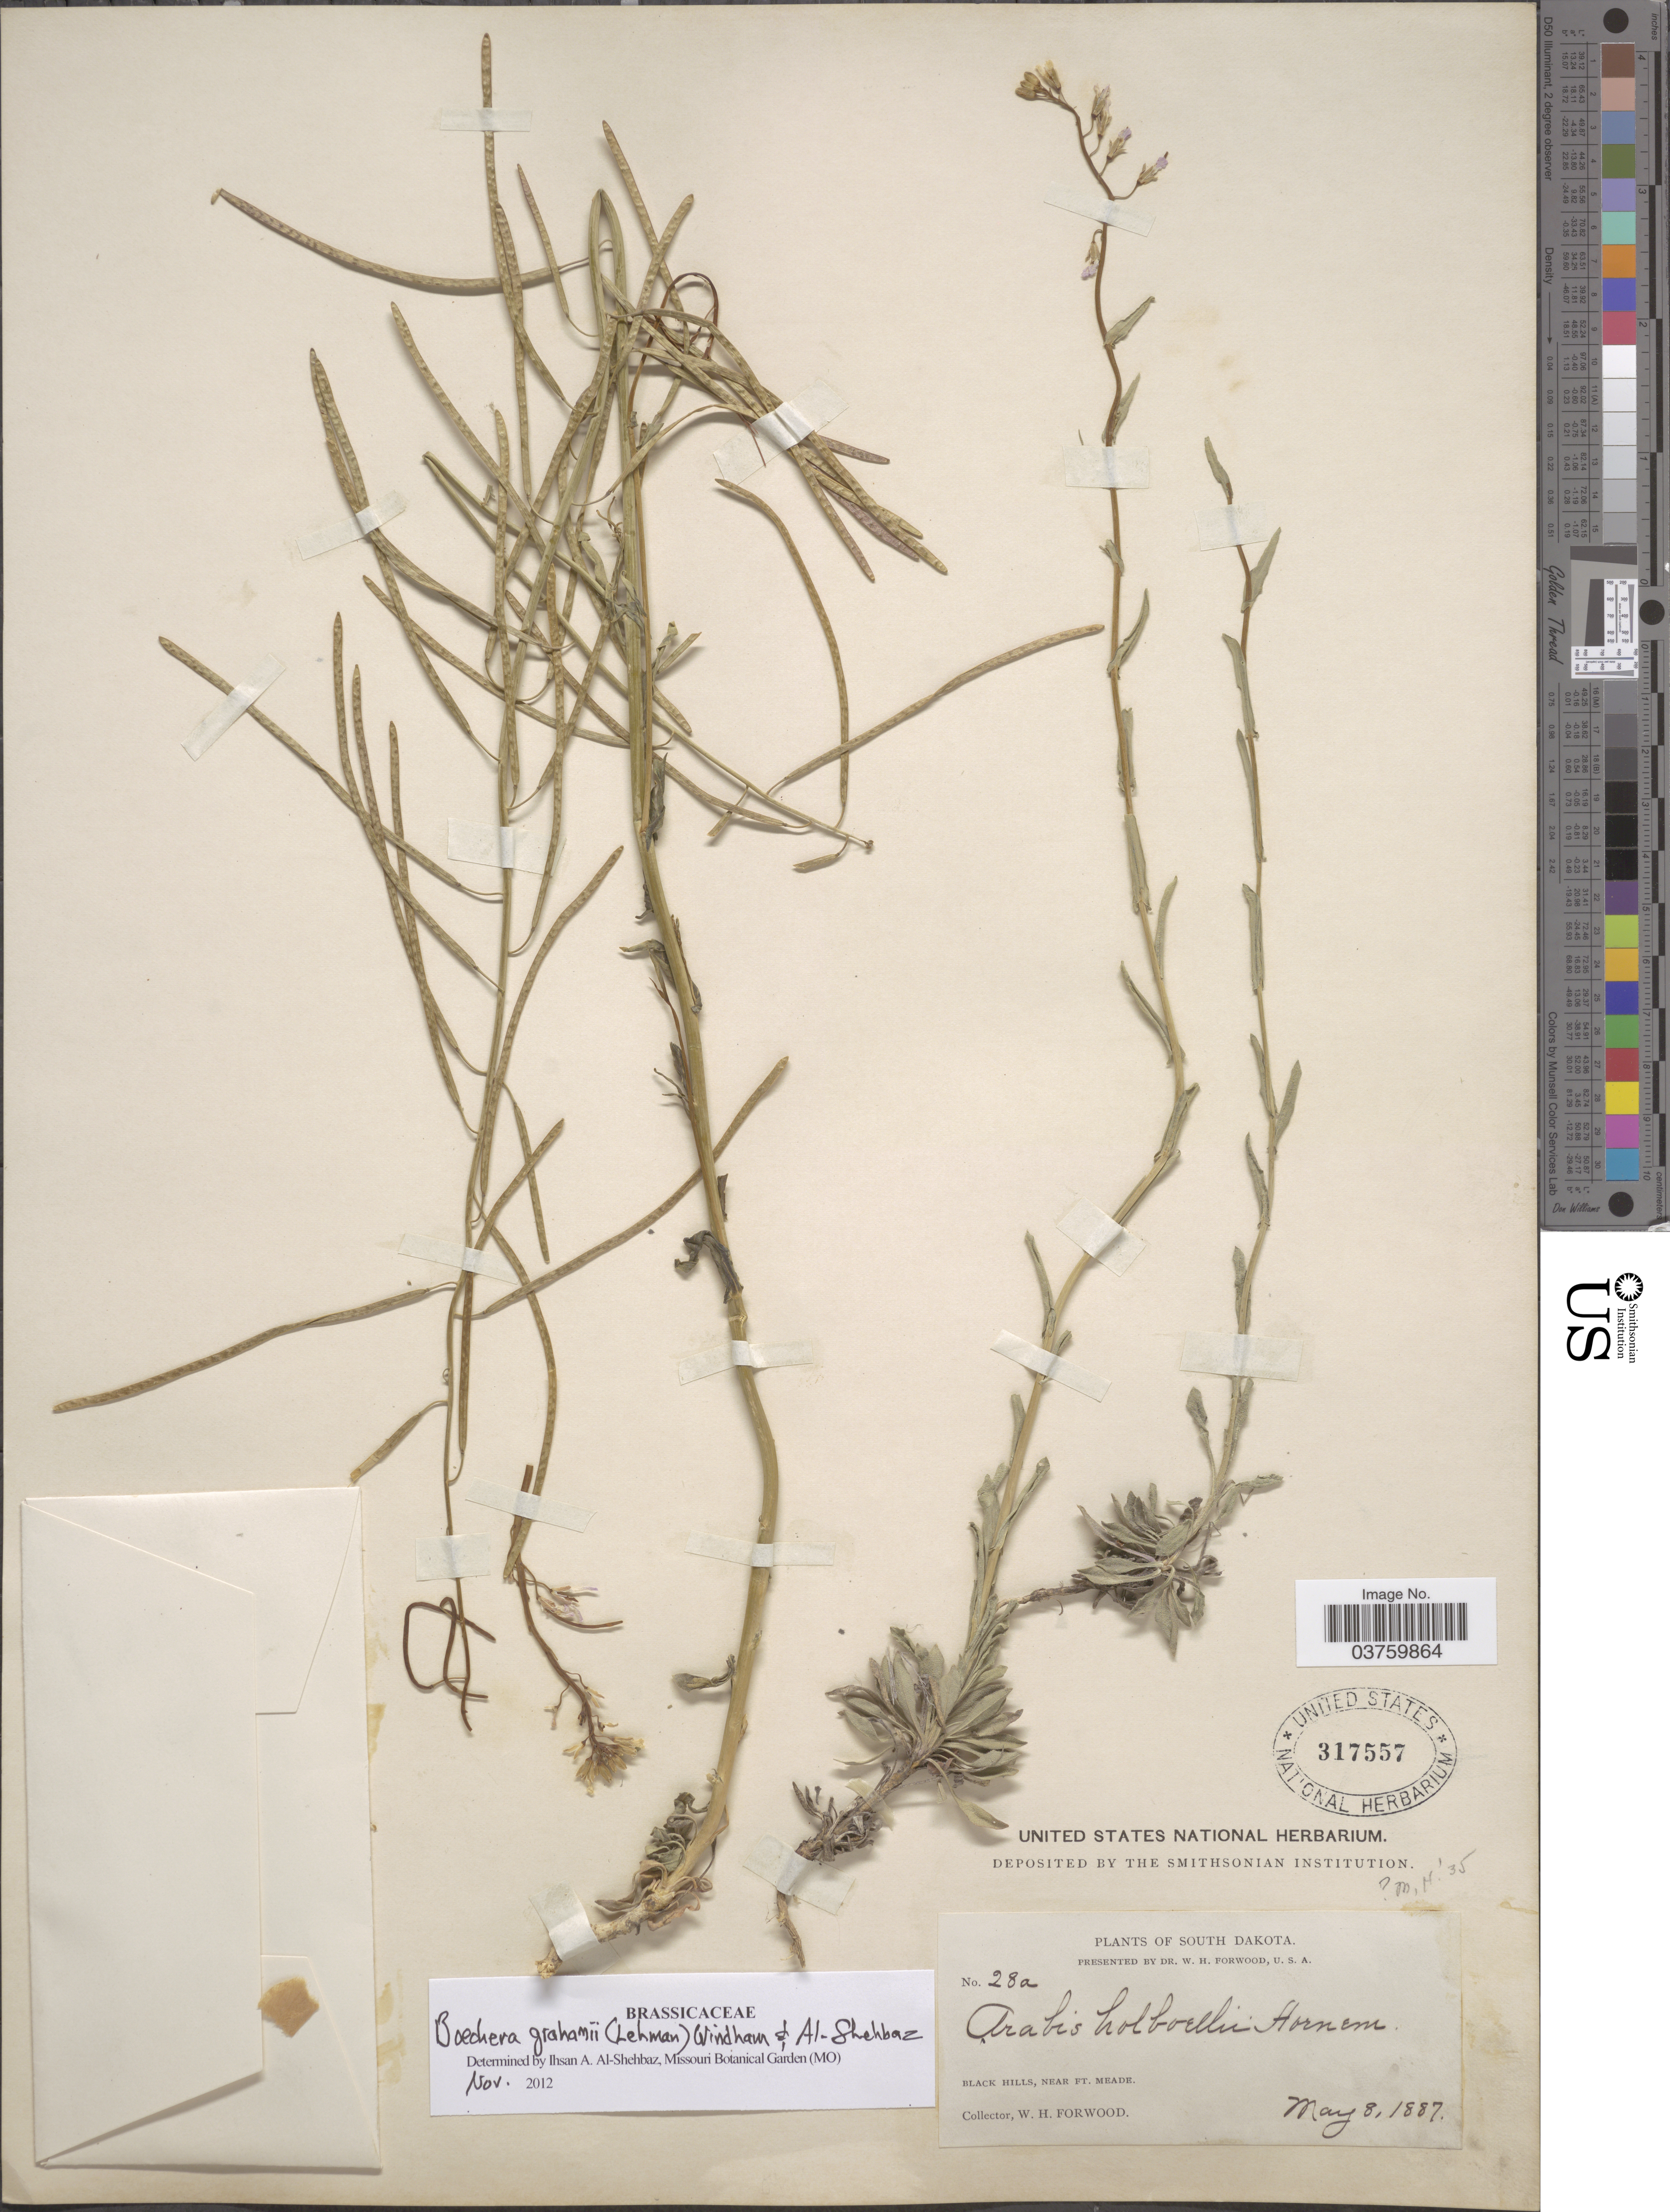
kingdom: Plantae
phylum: Tracheophyta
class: Magnoliopsida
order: Brassicales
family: Brassicaceae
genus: Boechera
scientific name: Boechera grahamii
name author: (Lehm.) Windham & Al-Shehbaz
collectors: W. Forwood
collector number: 28a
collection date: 1887-05-08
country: United States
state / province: South Dakota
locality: Black Hills, near Ft. Meade.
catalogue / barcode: US 317557